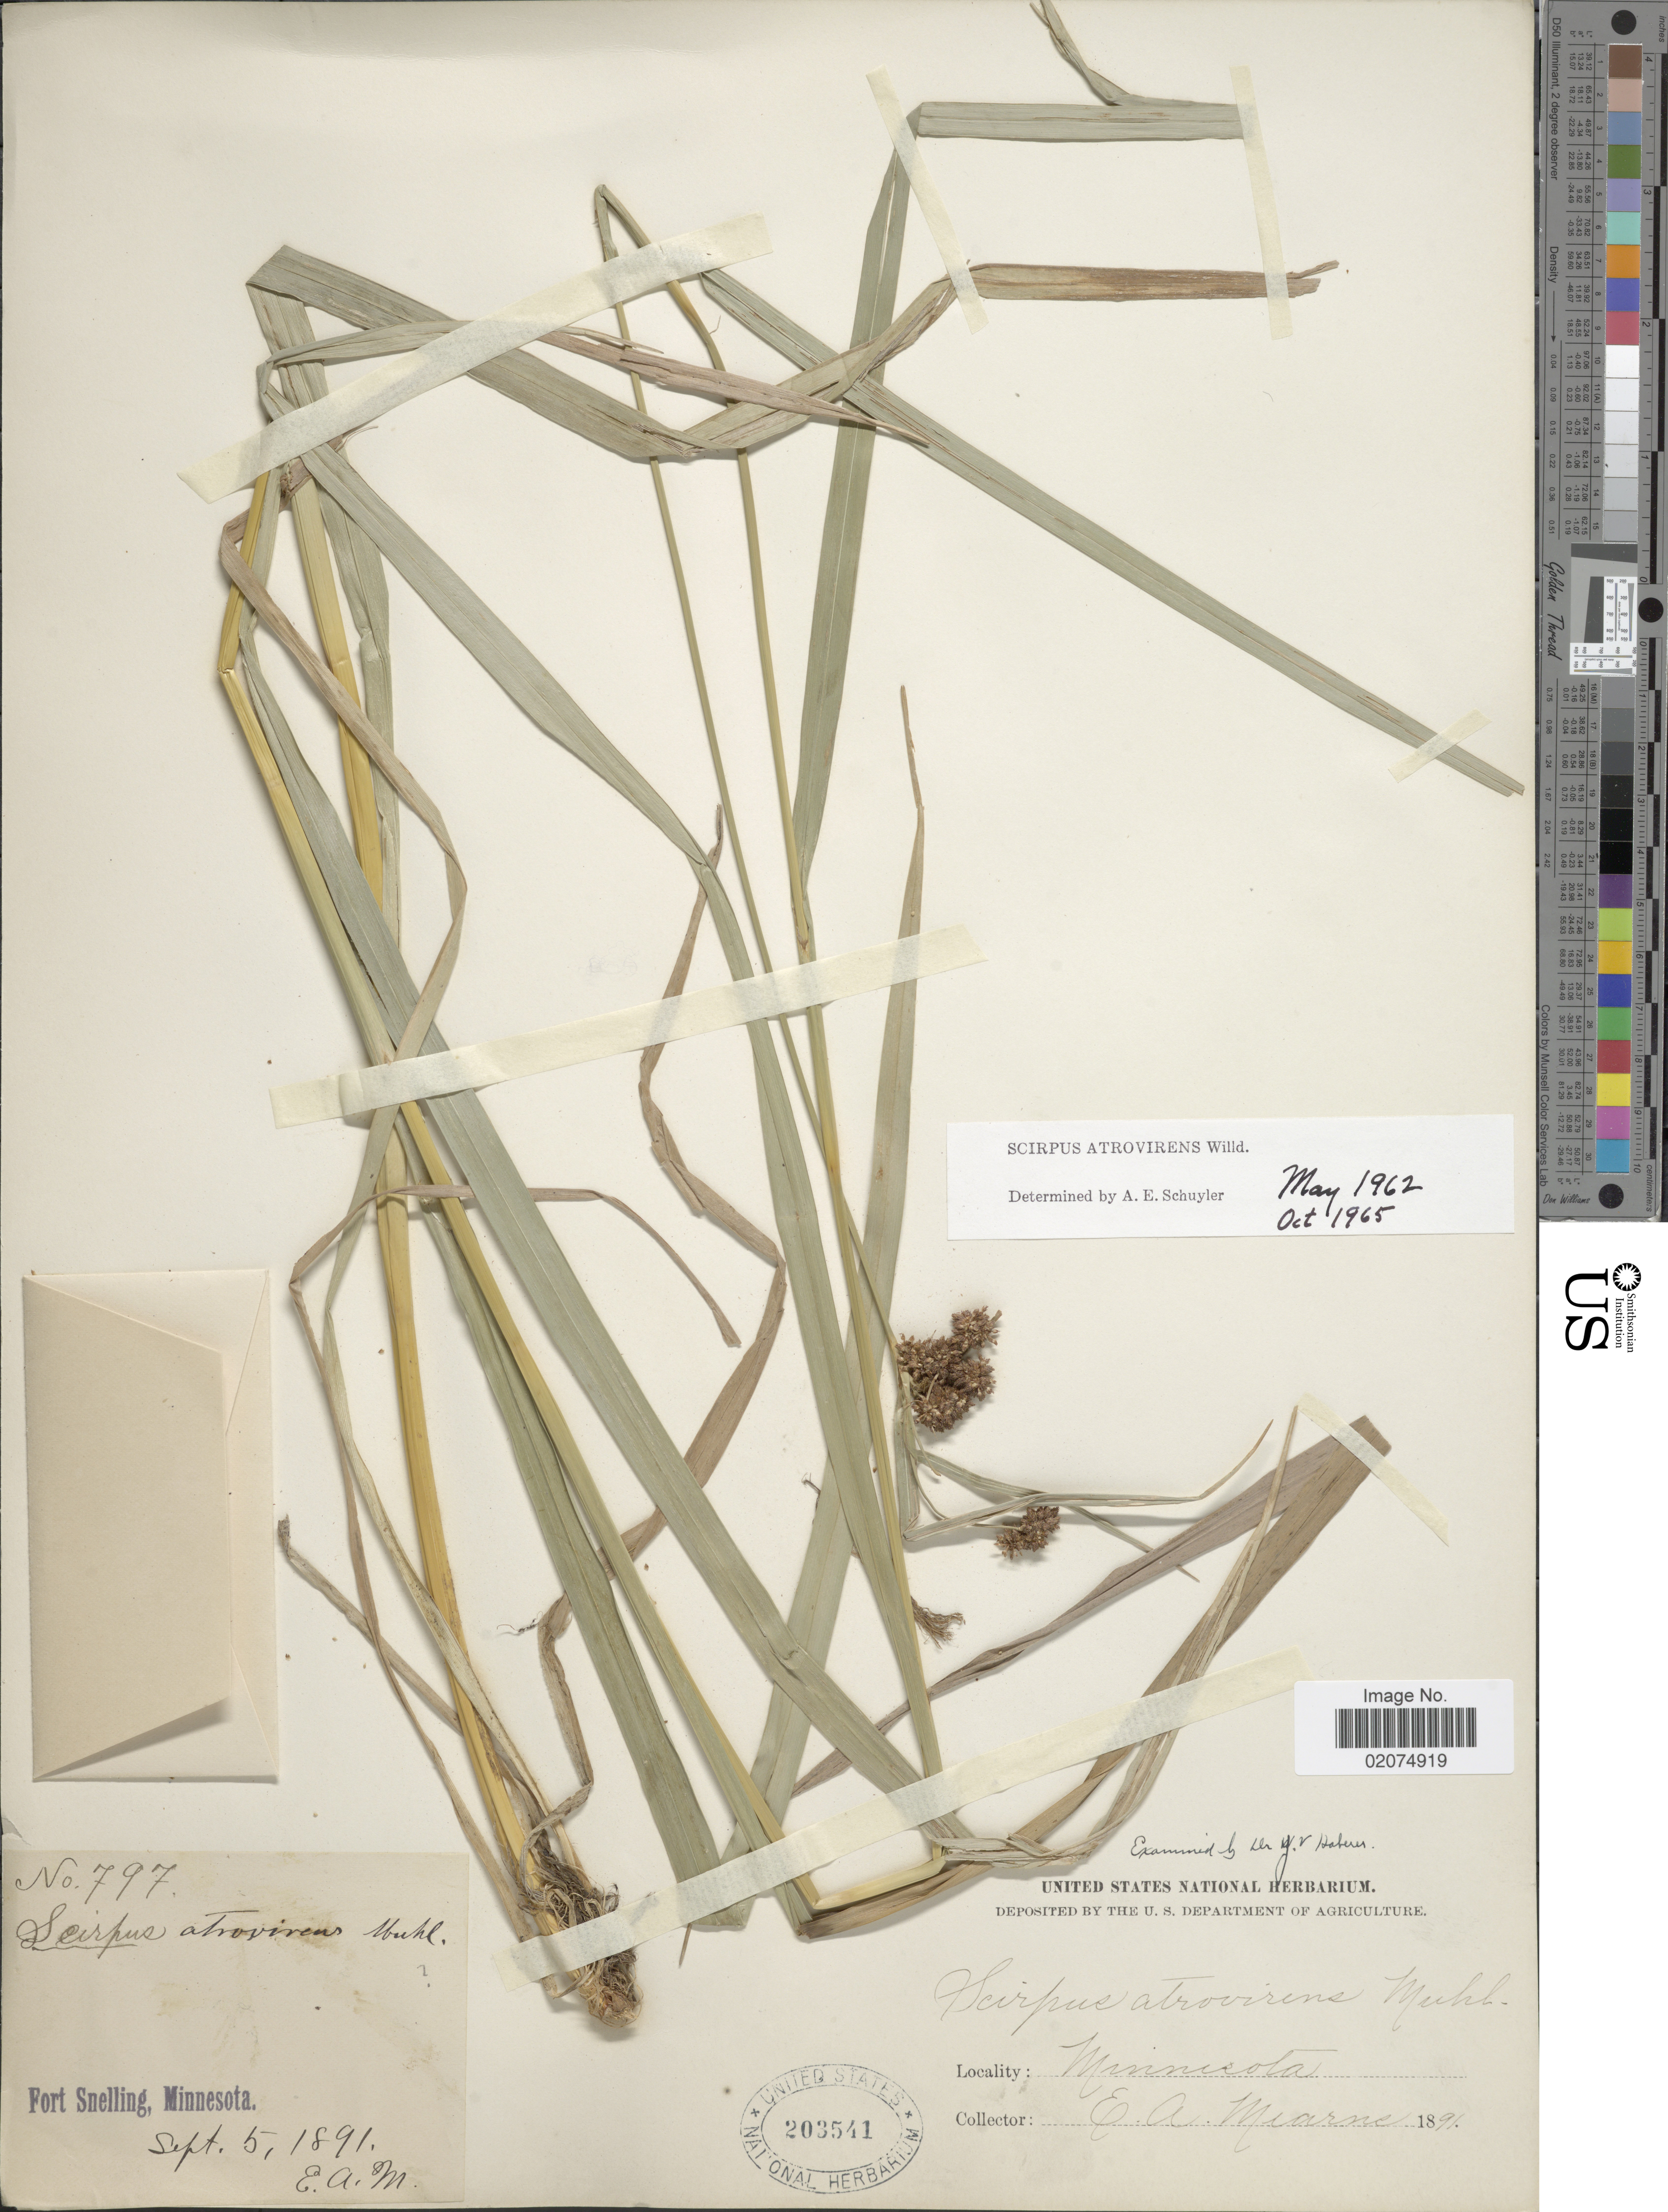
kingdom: Plantae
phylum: Tracheophyta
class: Liliopsida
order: Poales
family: Cyperaceae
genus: Scirpus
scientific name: Scirpus atrovirens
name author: Willd.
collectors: E. A. Mearns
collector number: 797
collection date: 1891-09-05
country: United States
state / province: Minnesota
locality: Fort Snelling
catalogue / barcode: US 203541